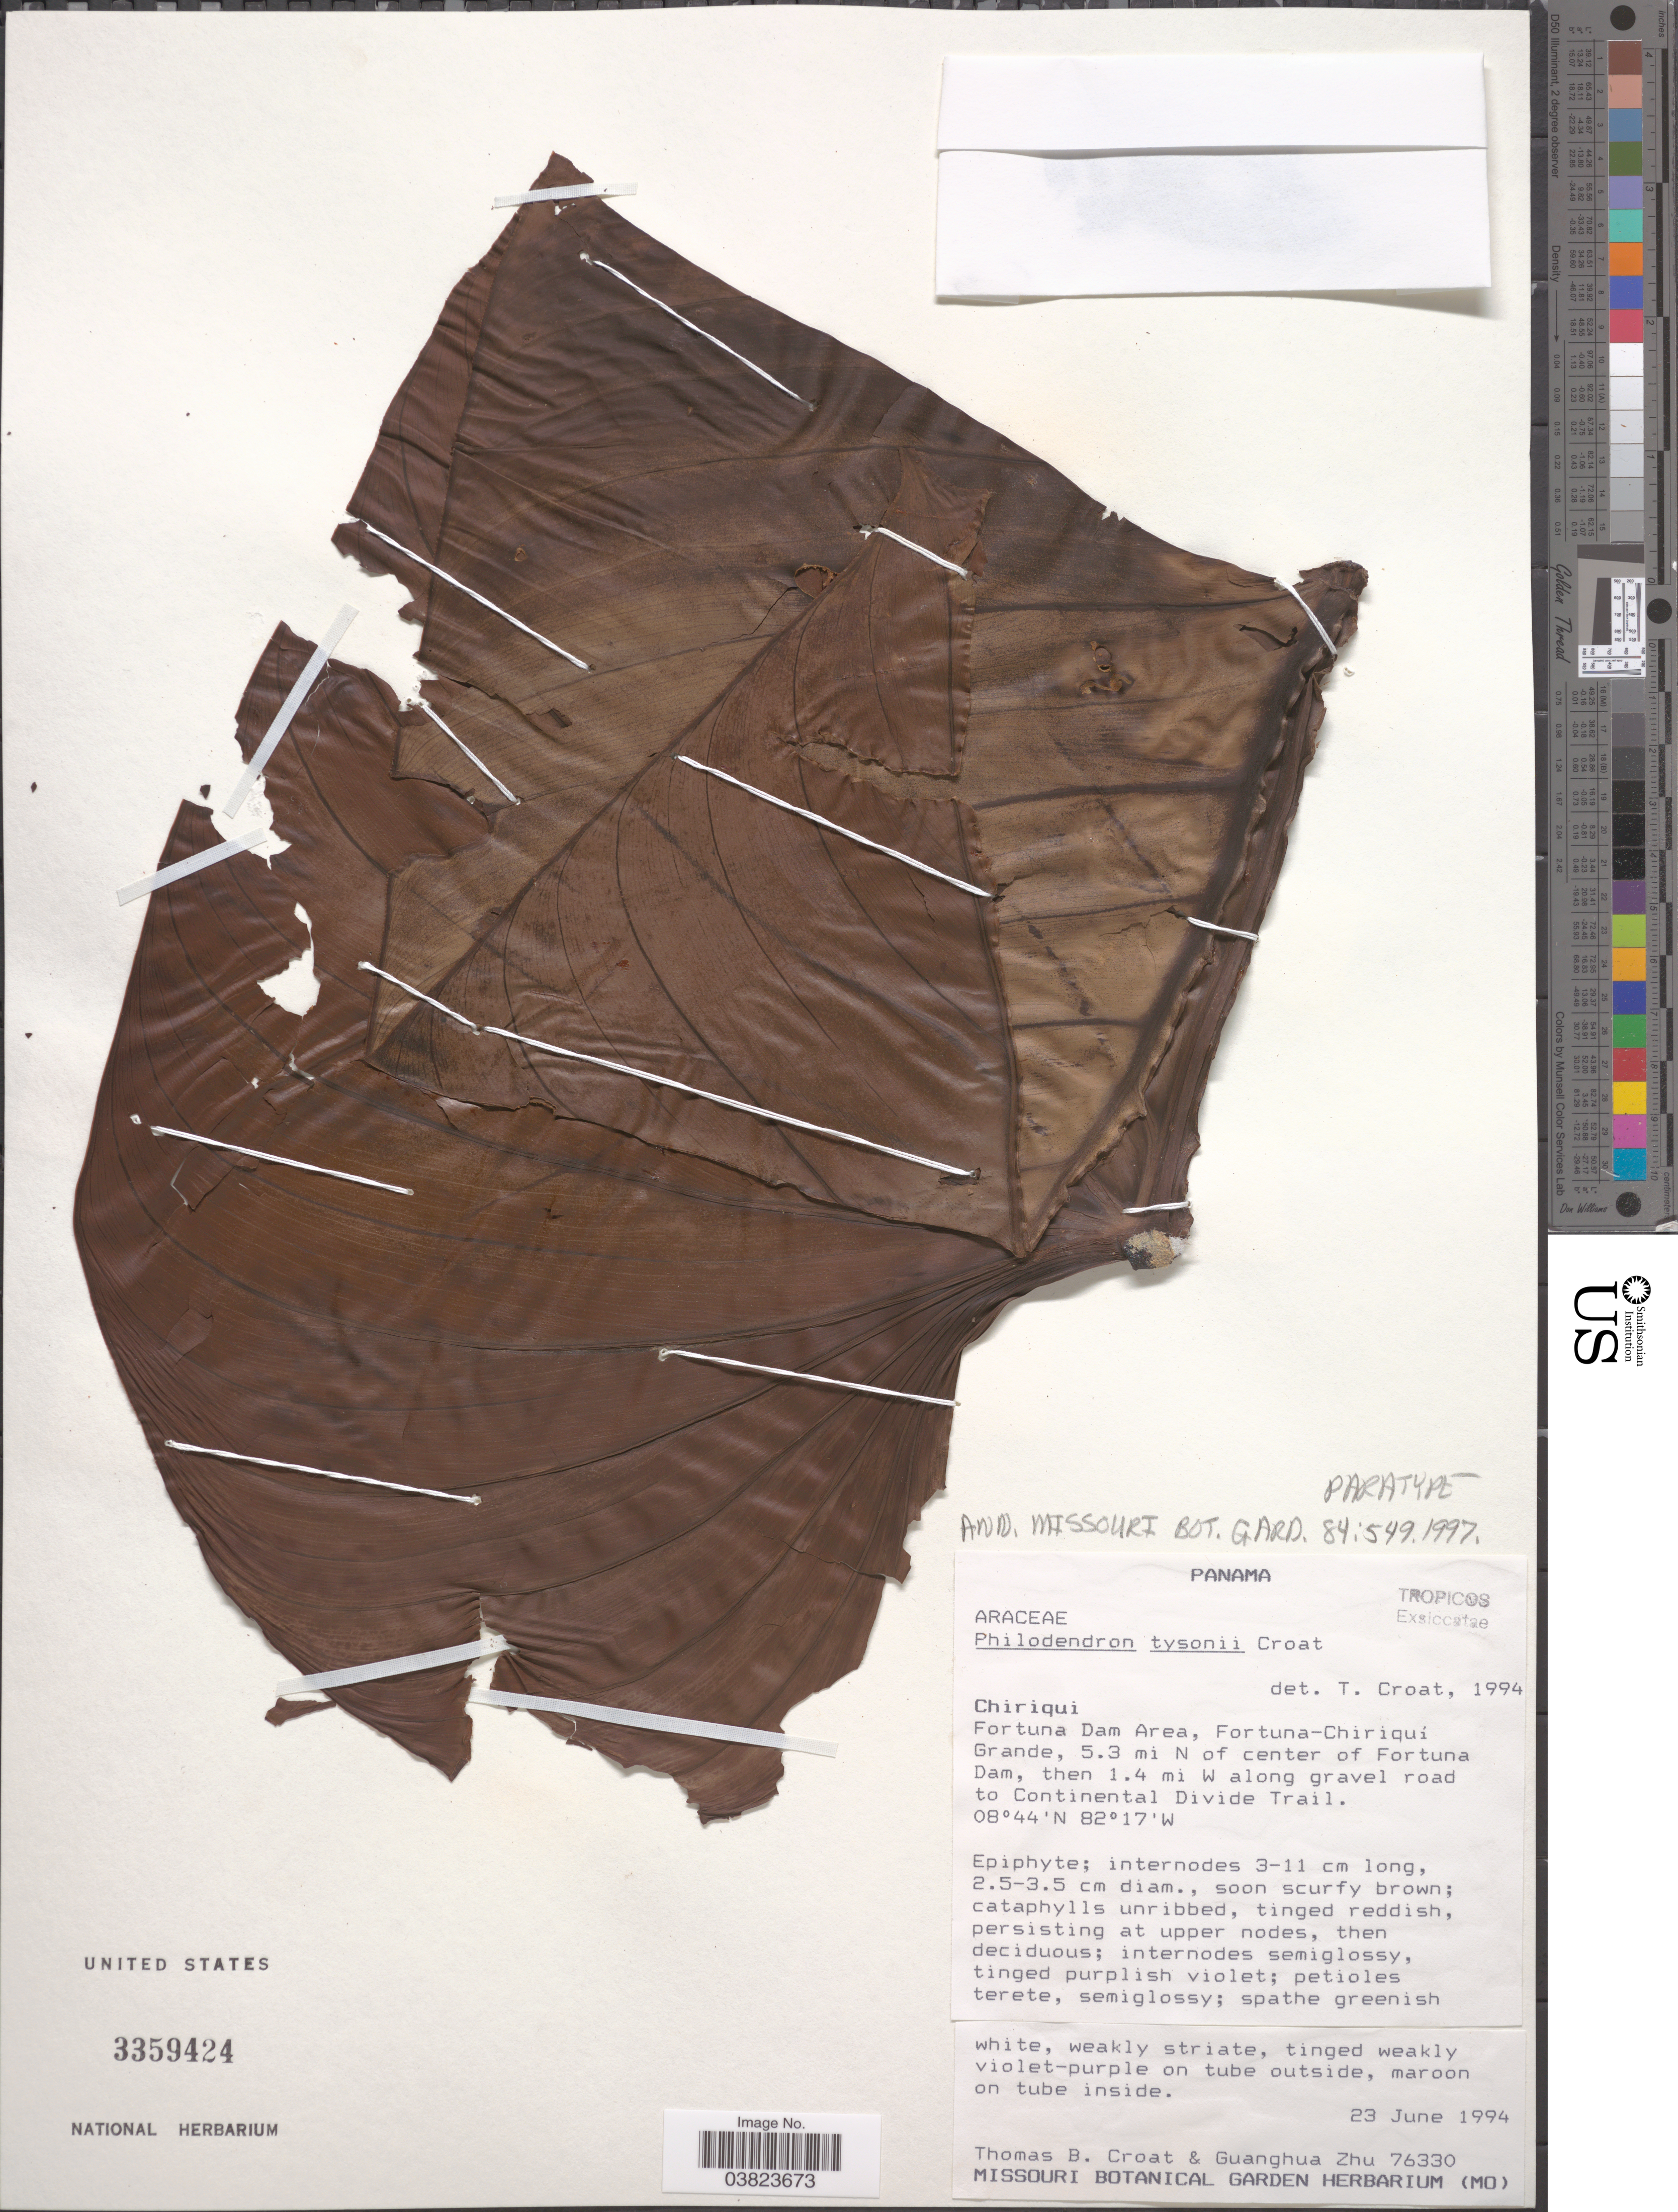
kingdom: Plantae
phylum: Tracheophyta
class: Liliopsida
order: Alismatales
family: Araceae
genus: Philodendron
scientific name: Philodendron tysonii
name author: Croat & Grayum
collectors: T. B. Croat & Zhu Guanghua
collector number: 76330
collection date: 1994-06-23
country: Panama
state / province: Chiriqui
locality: Fortuna Dam Area, Fortuna-Chiriqui Grande, 5.3 mi N of center of Fortuna Dam, then 1.4 mi W along gravel road to Continental Divide Trail.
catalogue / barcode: US 3359424